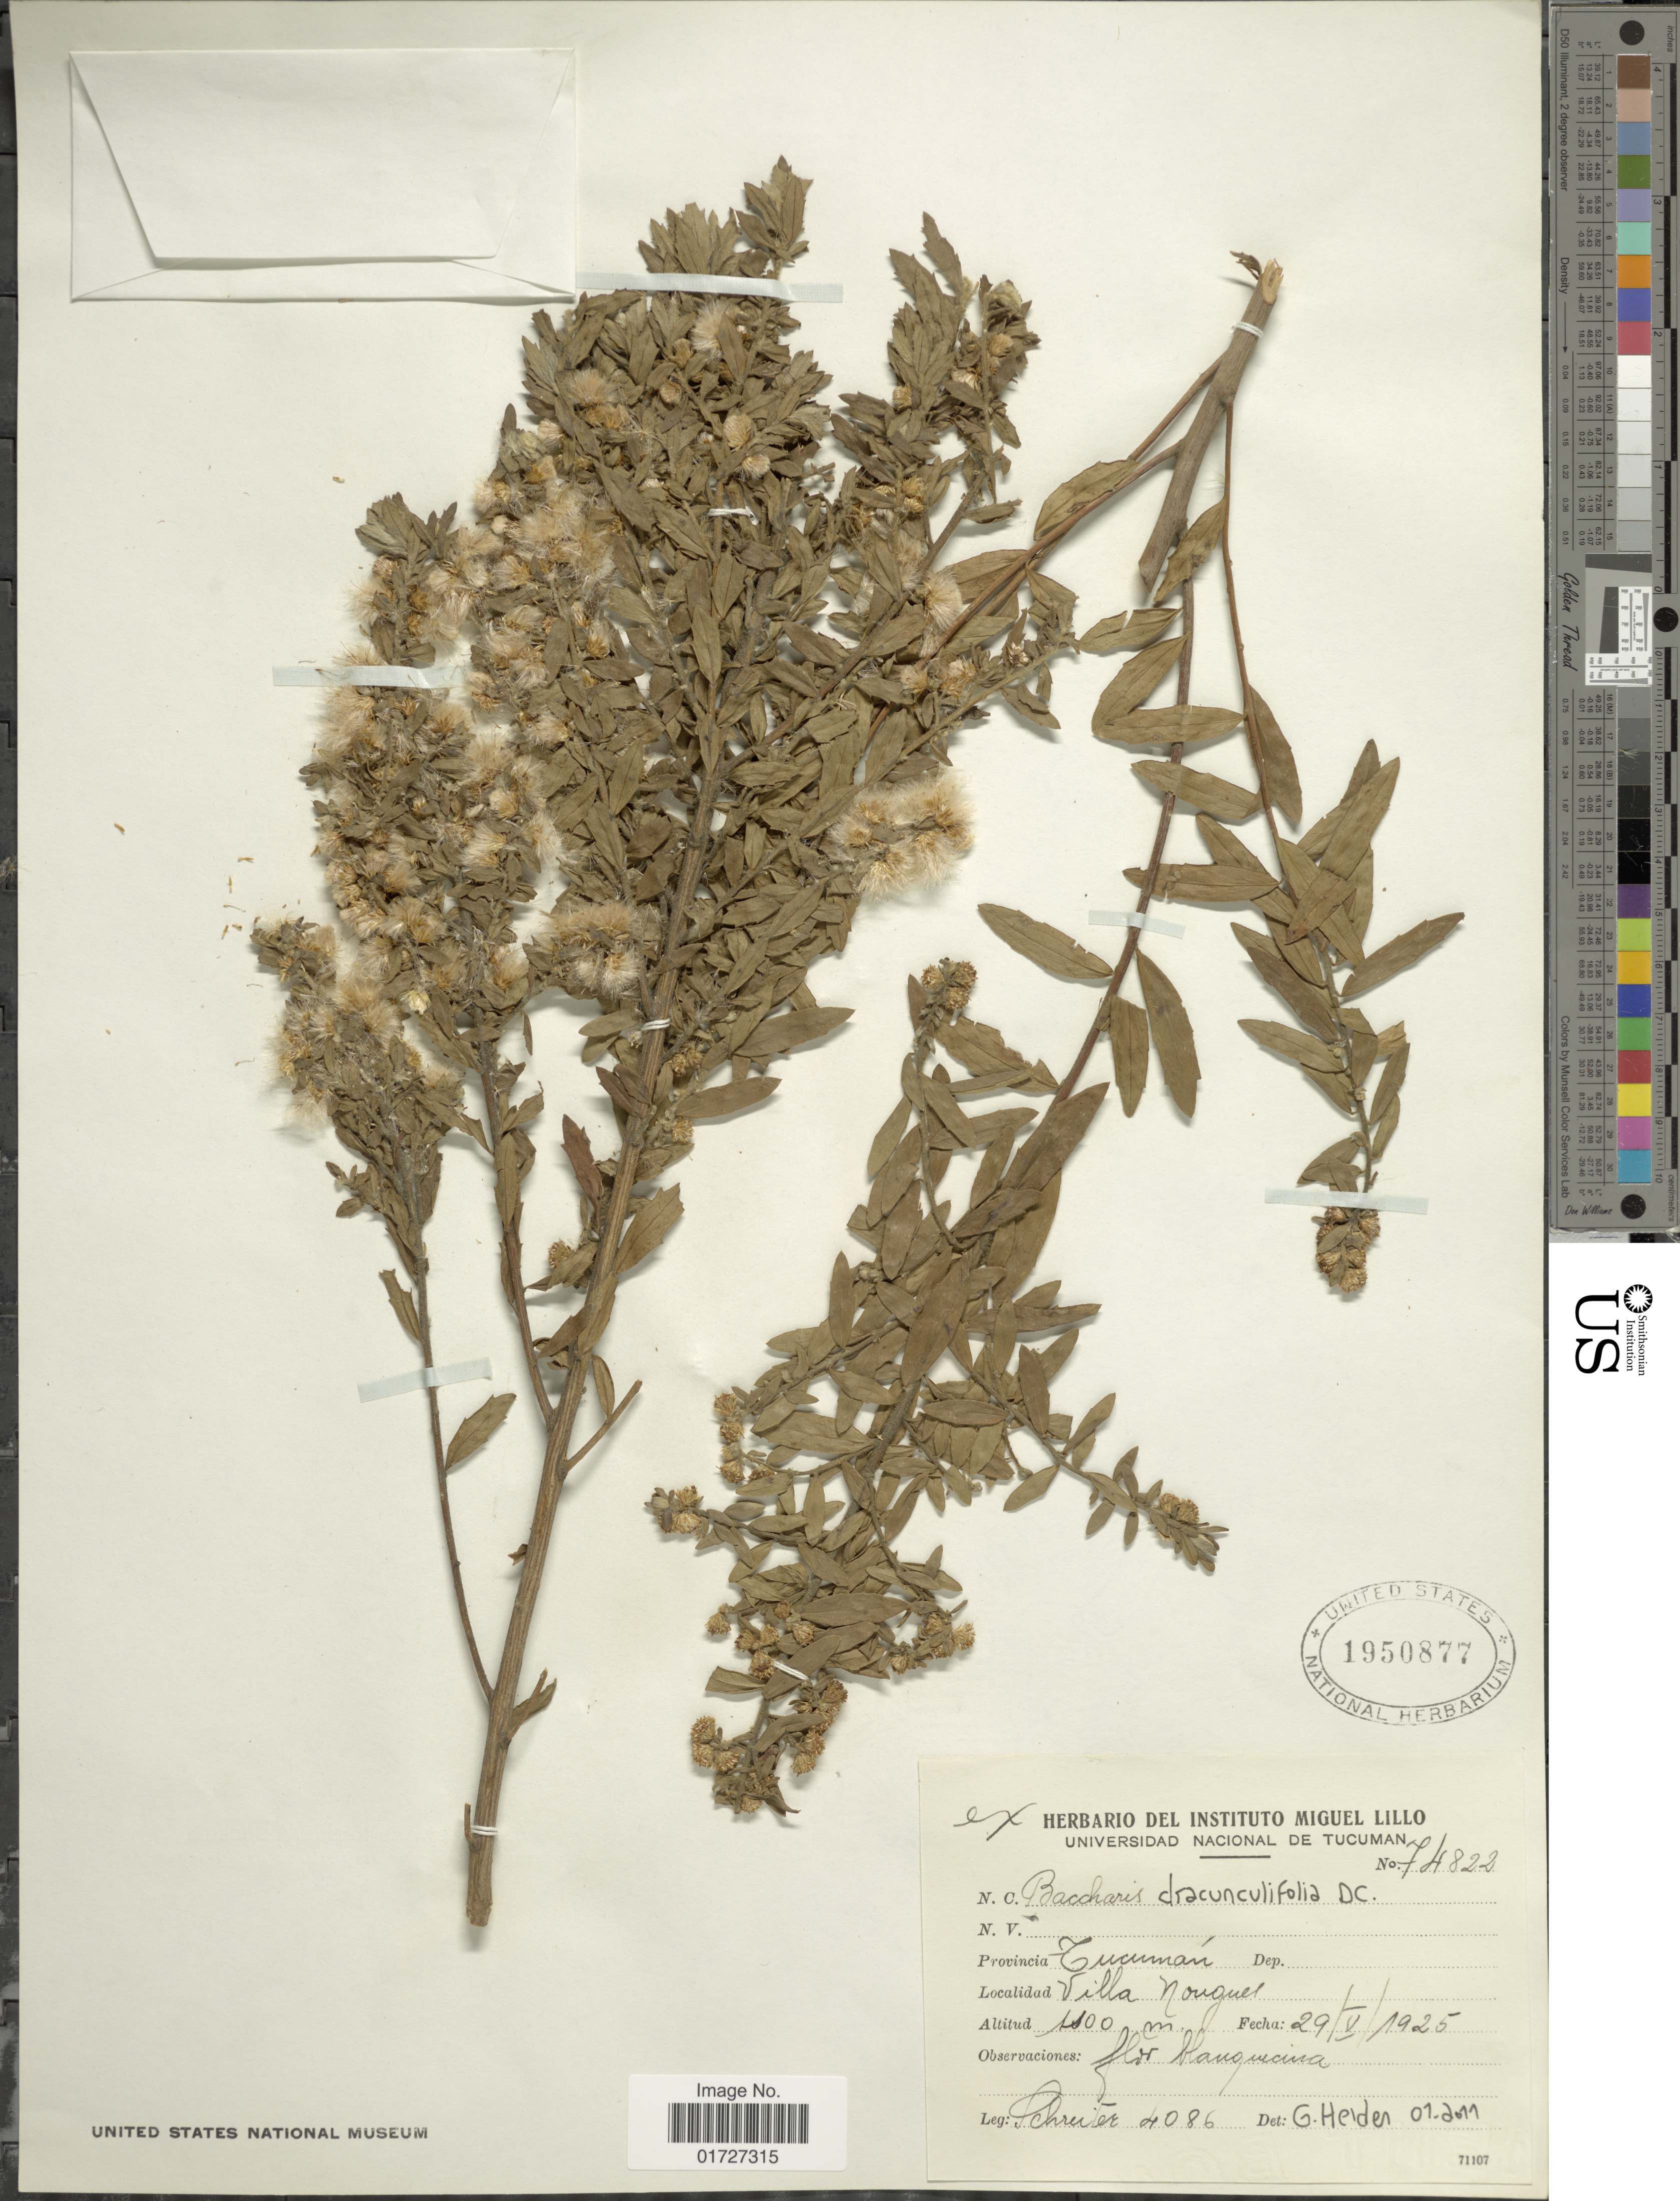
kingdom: Plantae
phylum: Tracheophyta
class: Magnoliopsida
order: Asterales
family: Asteraceae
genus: Baccharis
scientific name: Baccharis dracunculifolia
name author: DC.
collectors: -. Schreiter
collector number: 4086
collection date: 1925-05-29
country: Argentina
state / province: Tucuman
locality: Villa Nouguel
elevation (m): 1100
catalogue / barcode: US 1950877